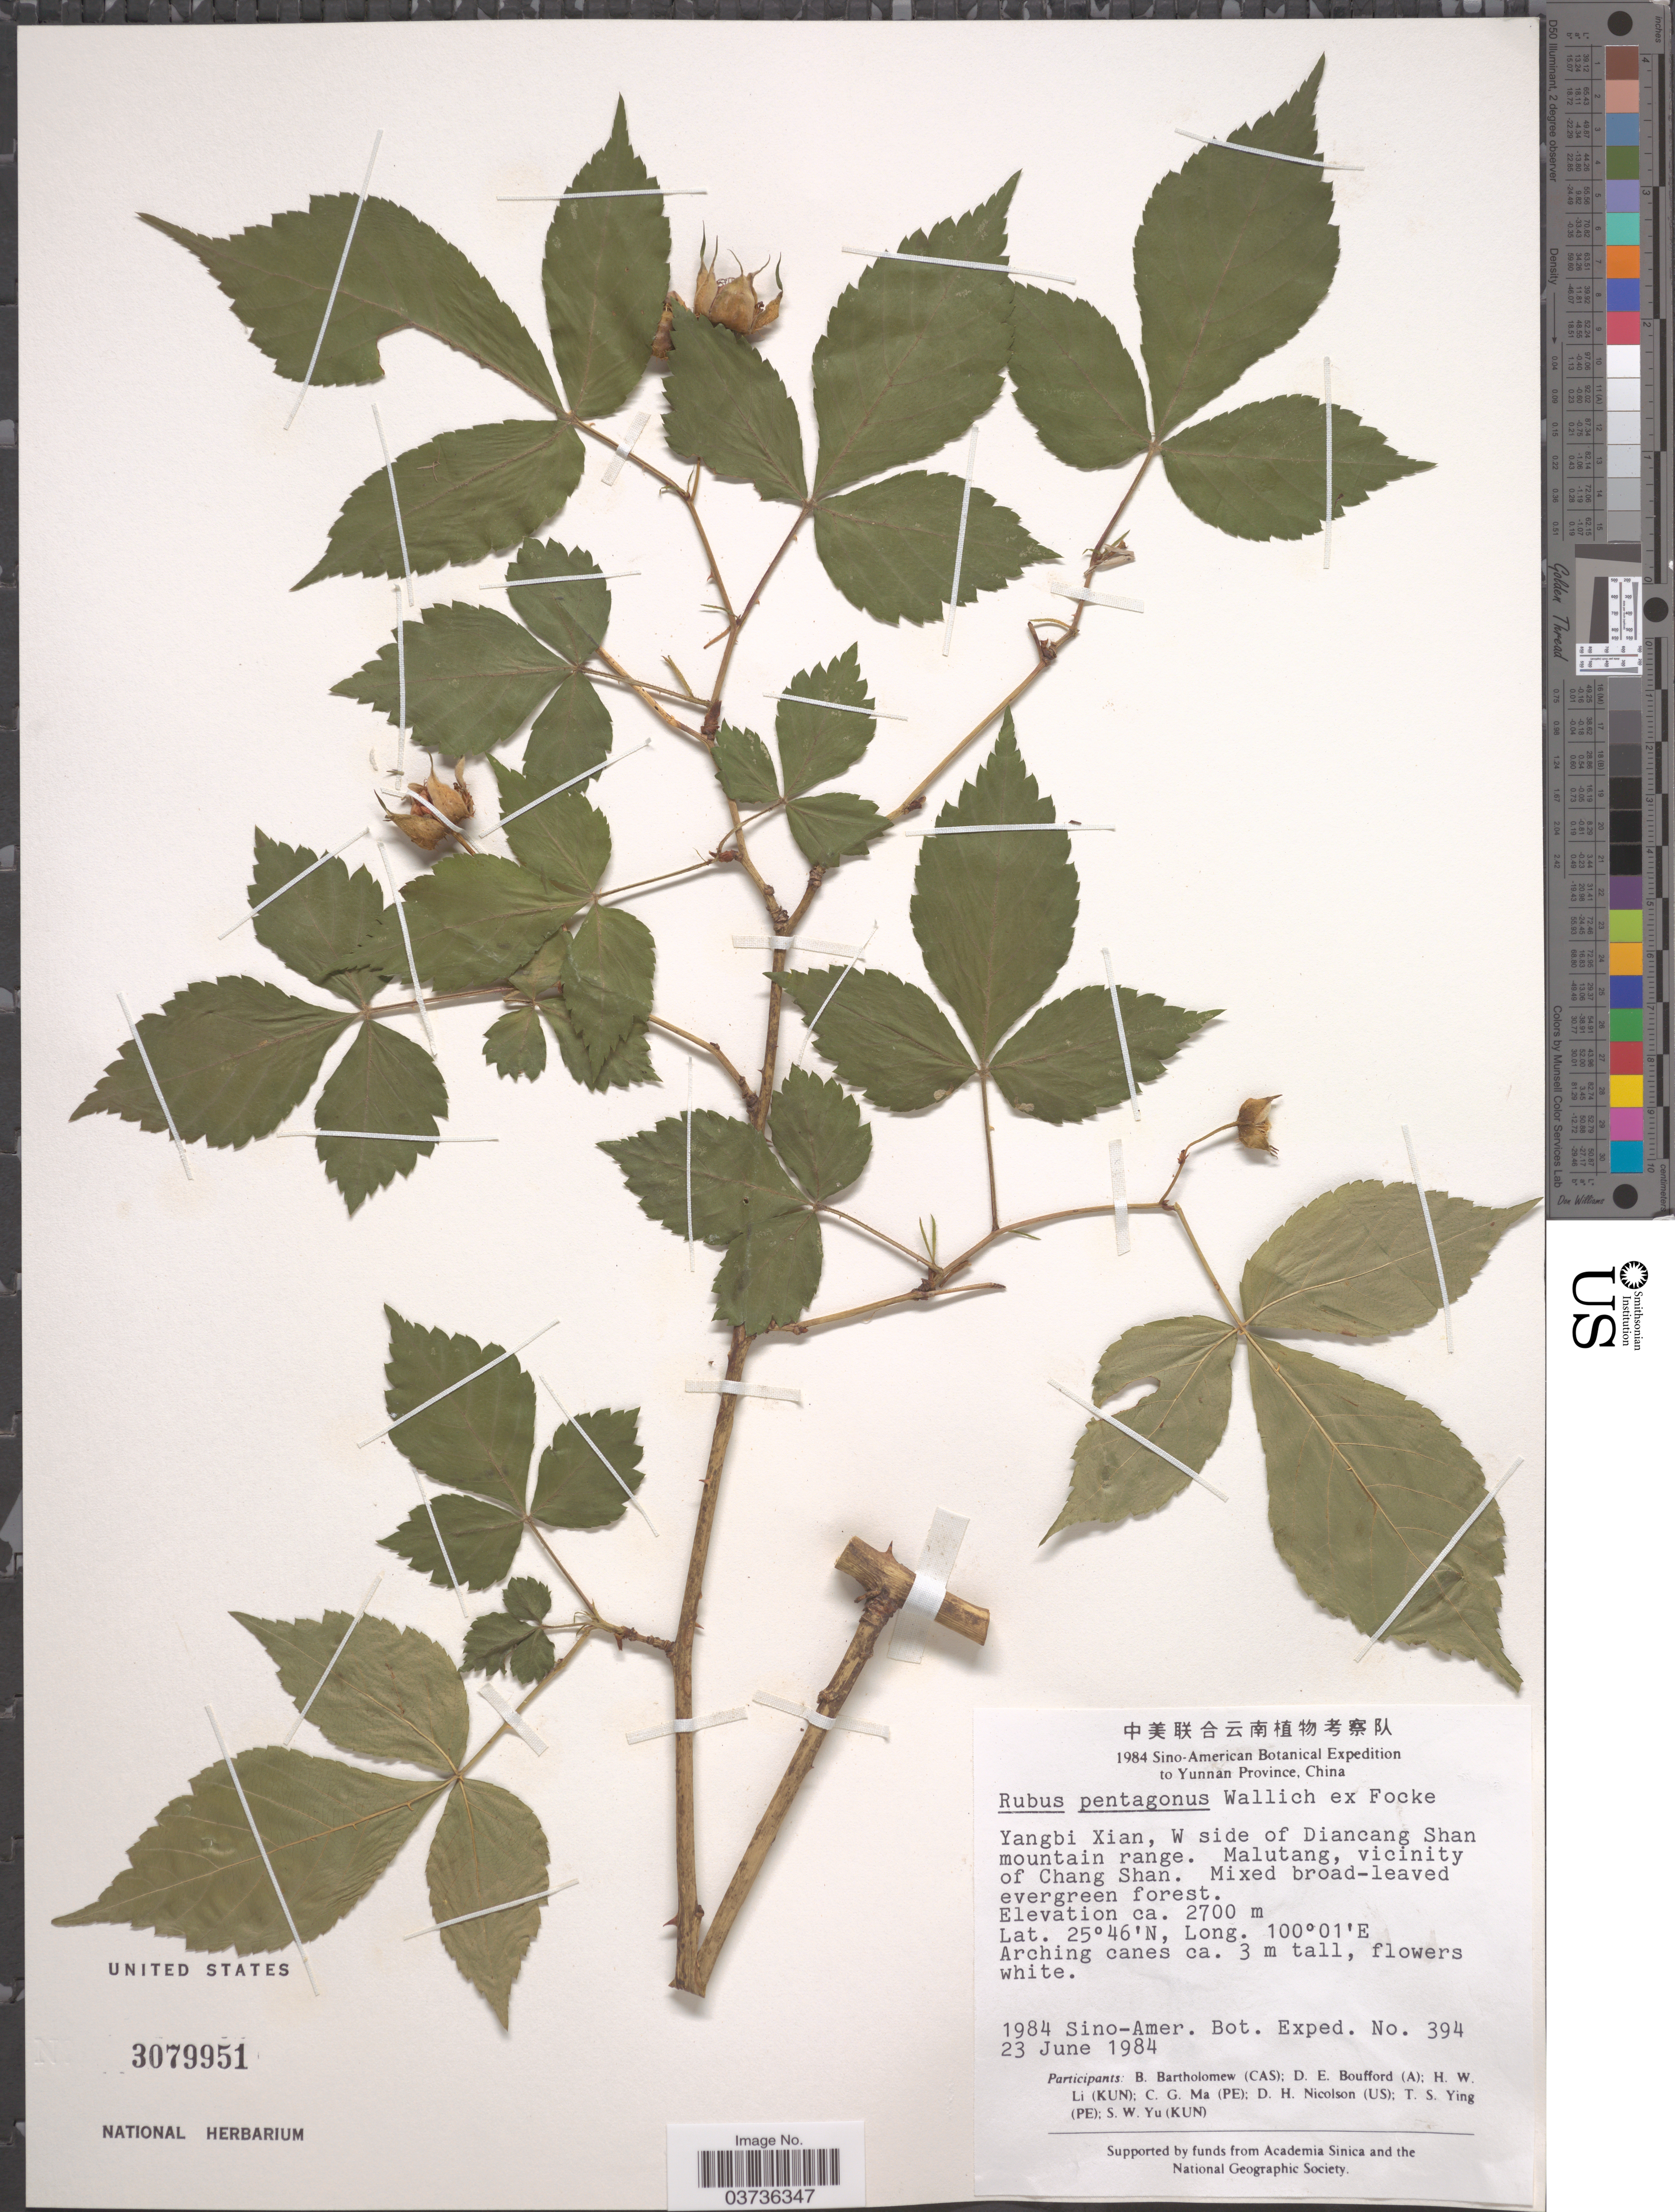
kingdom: Plantae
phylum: Tracheophyta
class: Magnoliopsida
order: Rosales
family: Rosaceae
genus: Rubus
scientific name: Rubus pentagons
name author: Wall. & Focke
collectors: Sino-Amer. Bot. Exped. 1984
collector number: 394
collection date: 1984-06-23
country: China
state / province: Yunnan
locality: Yangbi Xian, W side of Diancang Shan mountain range. Malutang, vicinity of Chang Shan.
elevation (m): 2700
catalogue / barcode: US 3079951